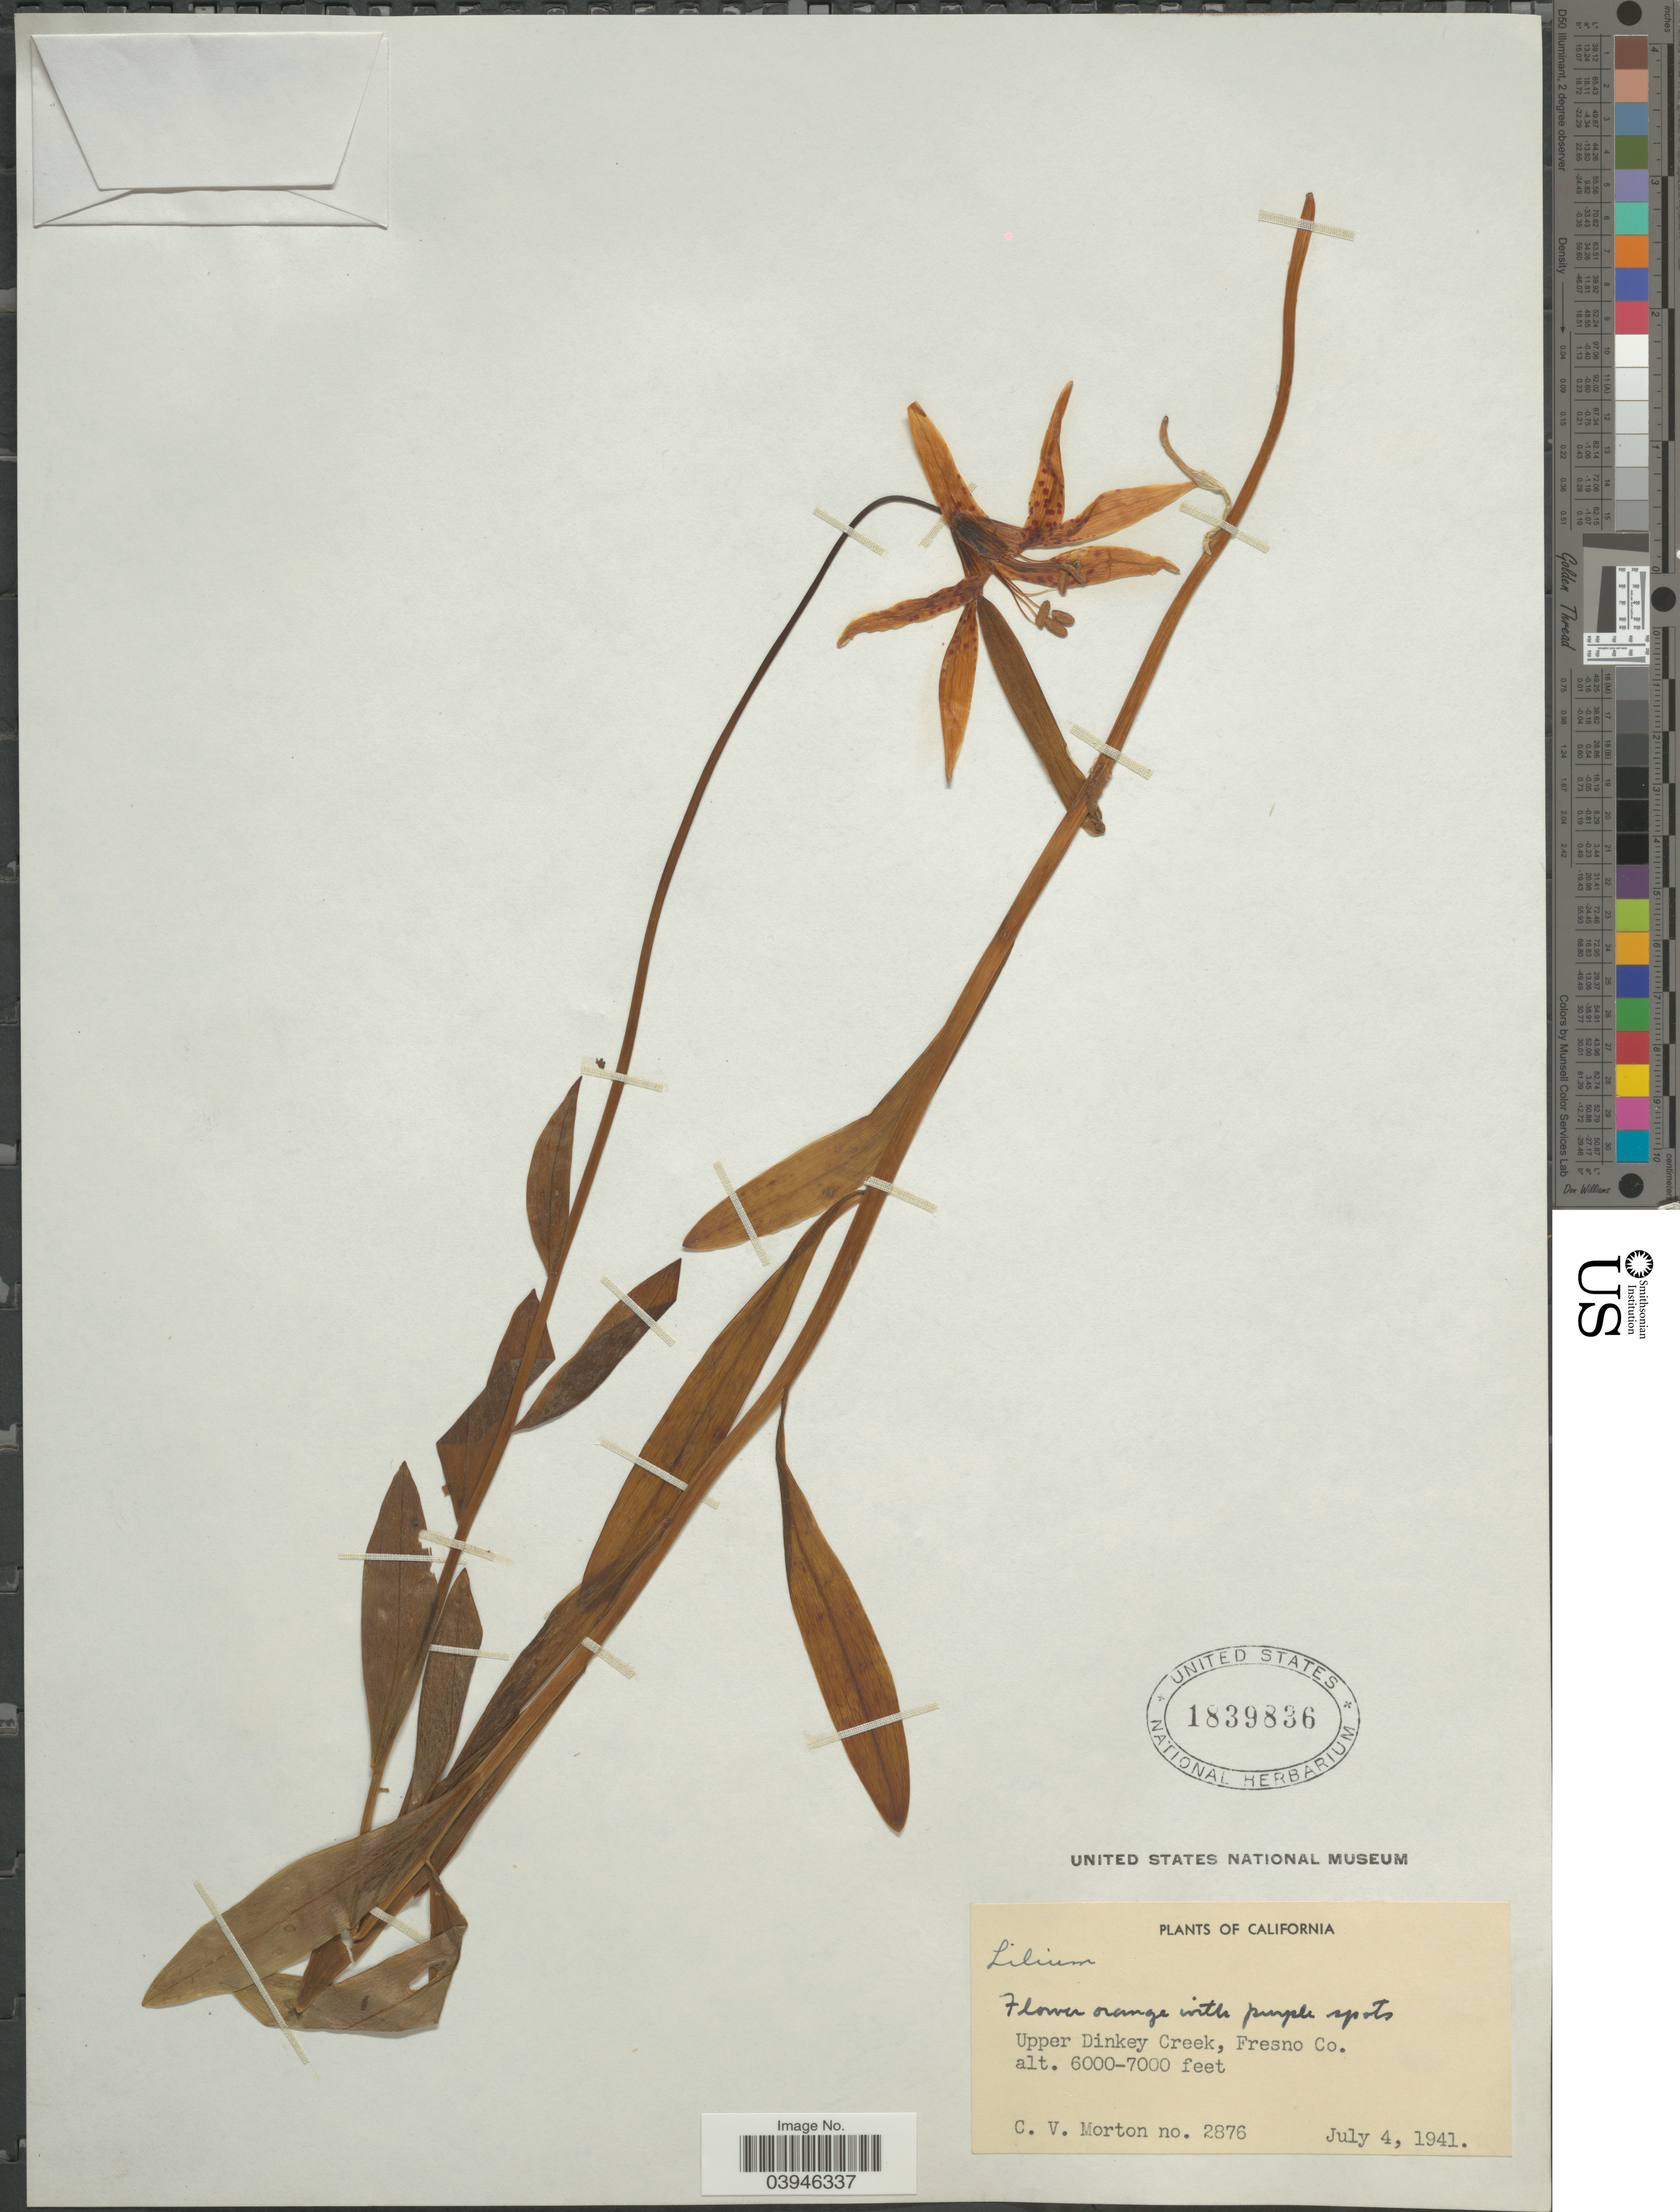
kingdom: Plantae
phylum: Tracheophyta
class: Liliopsida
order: Liliales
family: Liliaceae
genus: Lilium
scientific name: Lilium sp.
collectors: C. V. Morton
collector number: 2876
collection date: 1941-07-04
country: United States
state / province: California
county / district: Fresno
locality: Upper Dinkey Creek, Fresno Co.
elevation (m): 1829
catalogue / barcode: US 1839836